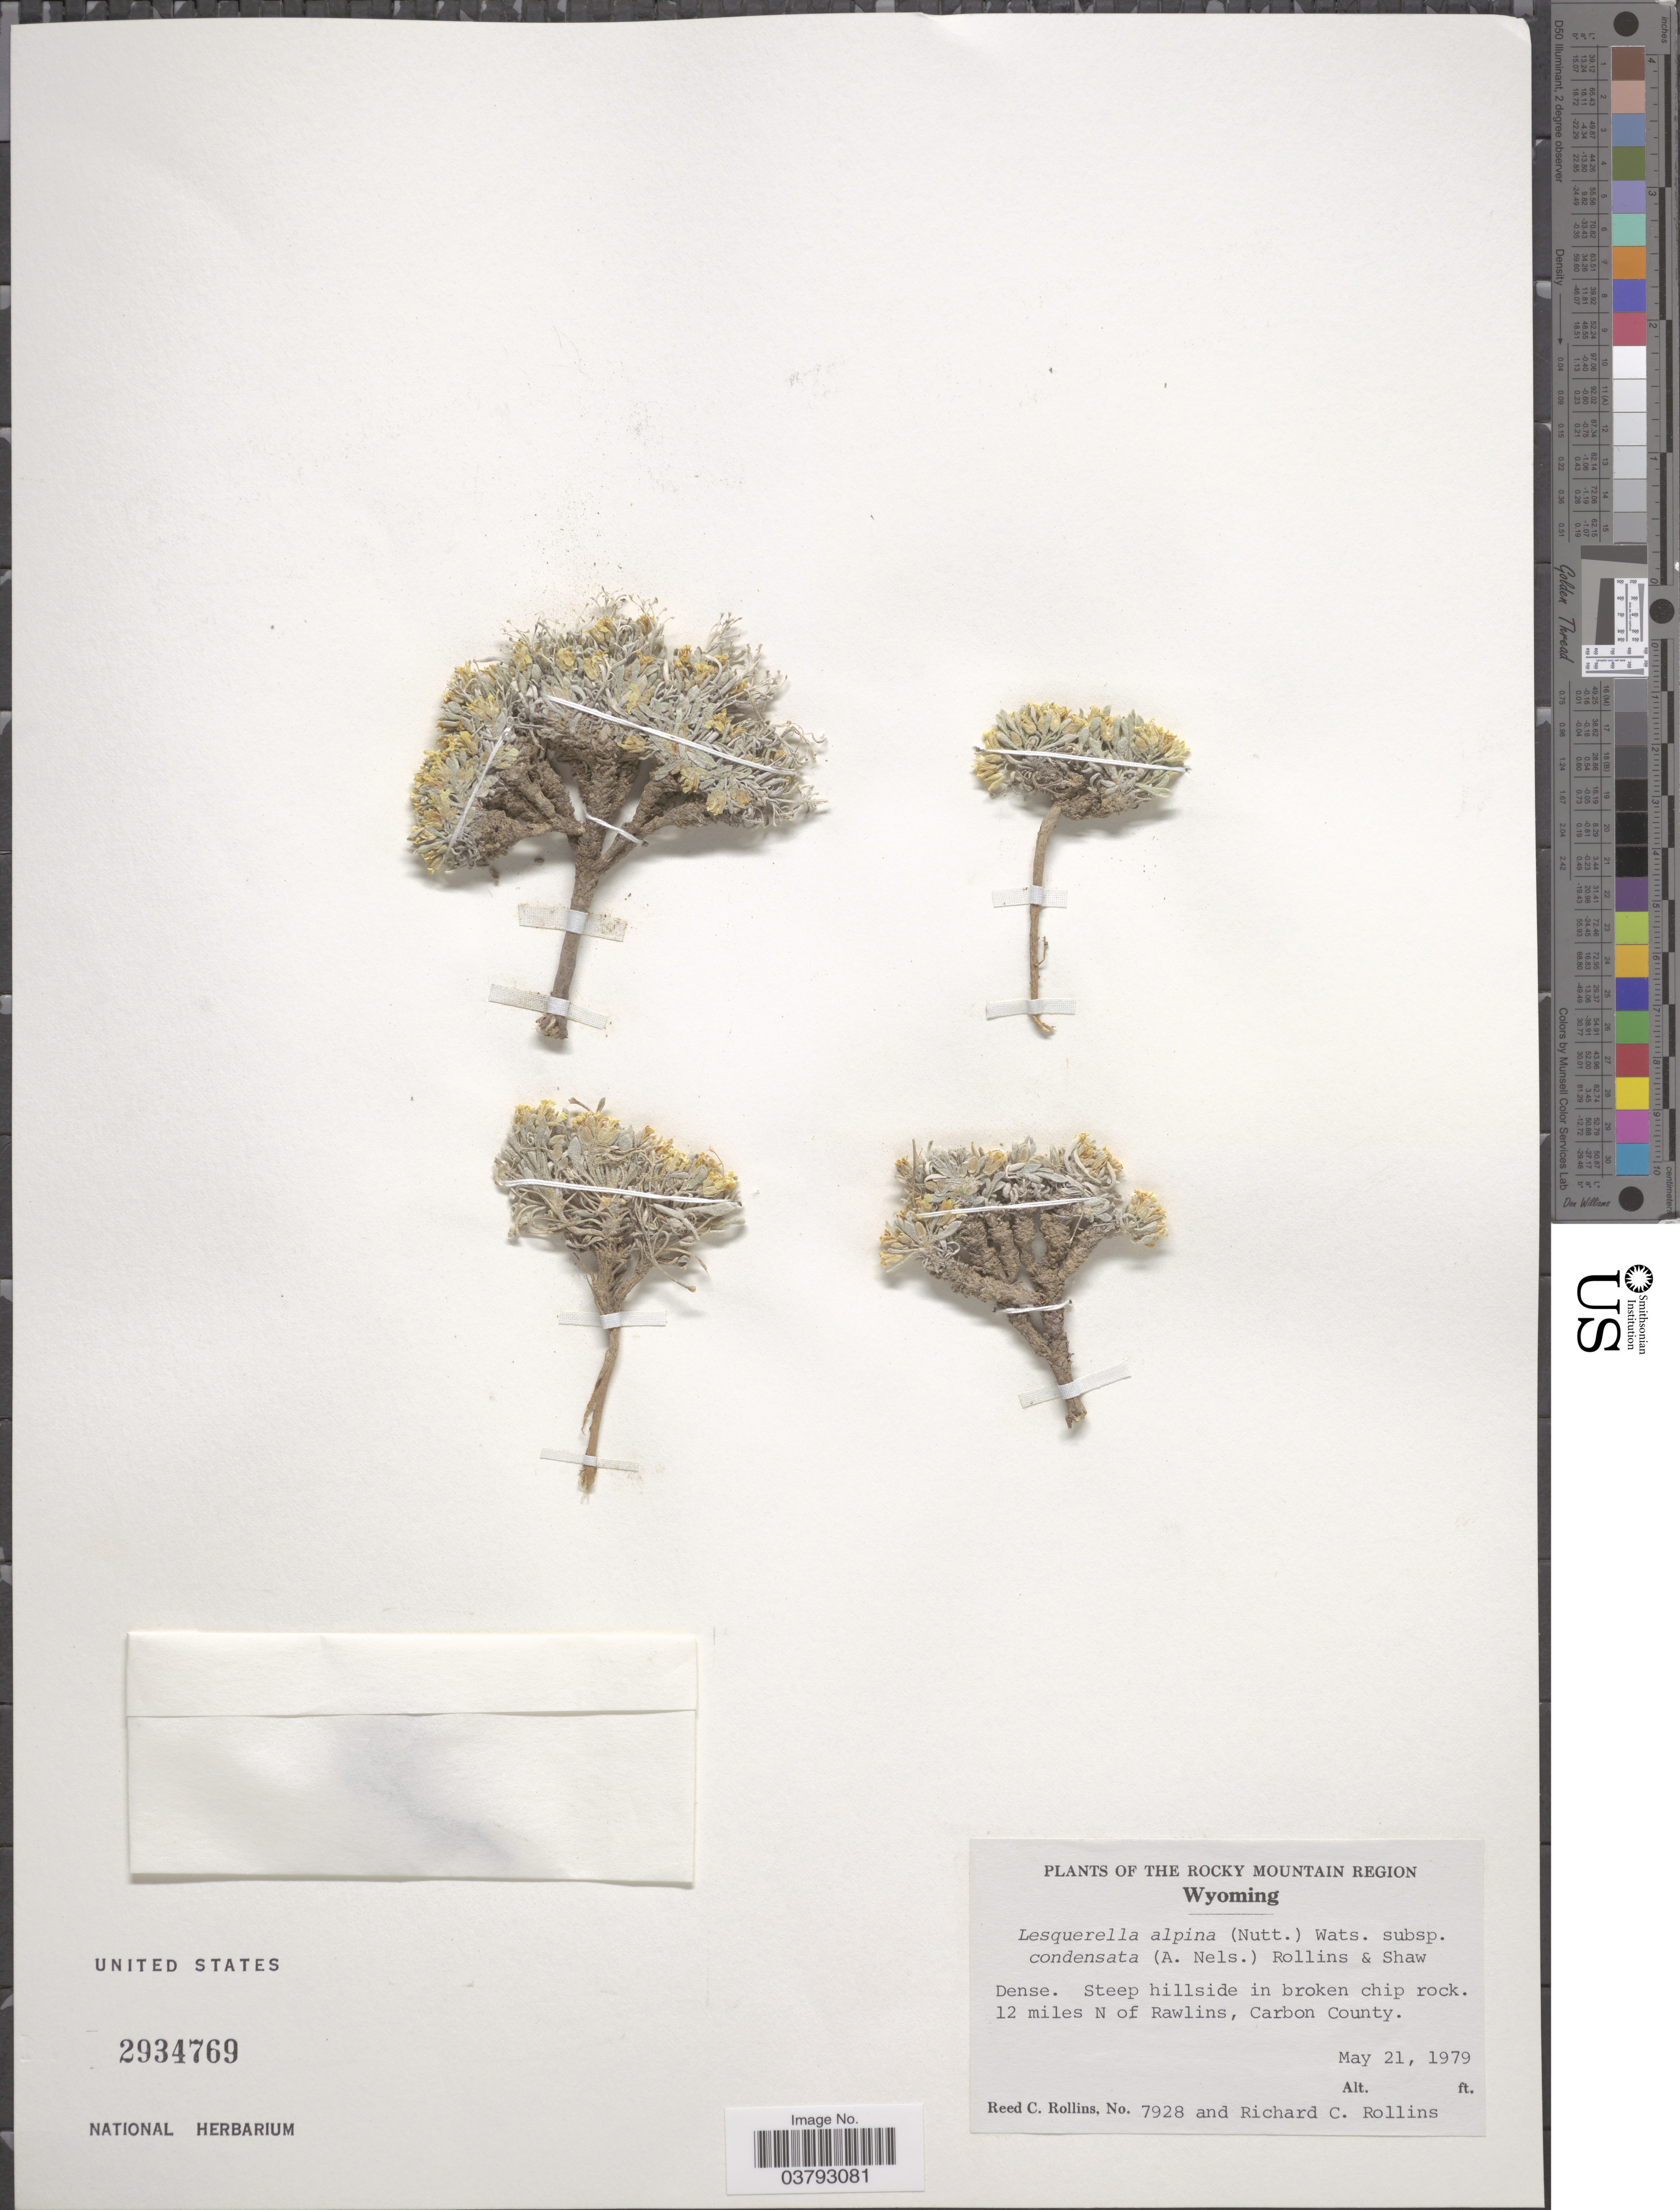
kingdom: Plantae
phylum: Tracheophyta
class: Magnoliopsida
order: Brassicales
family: Brassicaceae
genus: Lesquerella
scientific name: Lesquerella alpina subsp. condensata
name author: (A. Nelson) Rollins & E.A. Shaw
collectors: R. C. Rollins & R. C. Rollins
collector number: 7928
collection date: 1979-05-21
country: United States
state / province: Wyoming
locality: The Rocky Mountain Region. 12 miles N of Rawlins, Carbon County.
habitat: steep hillside in broken chip rock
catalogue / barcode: US 2934769